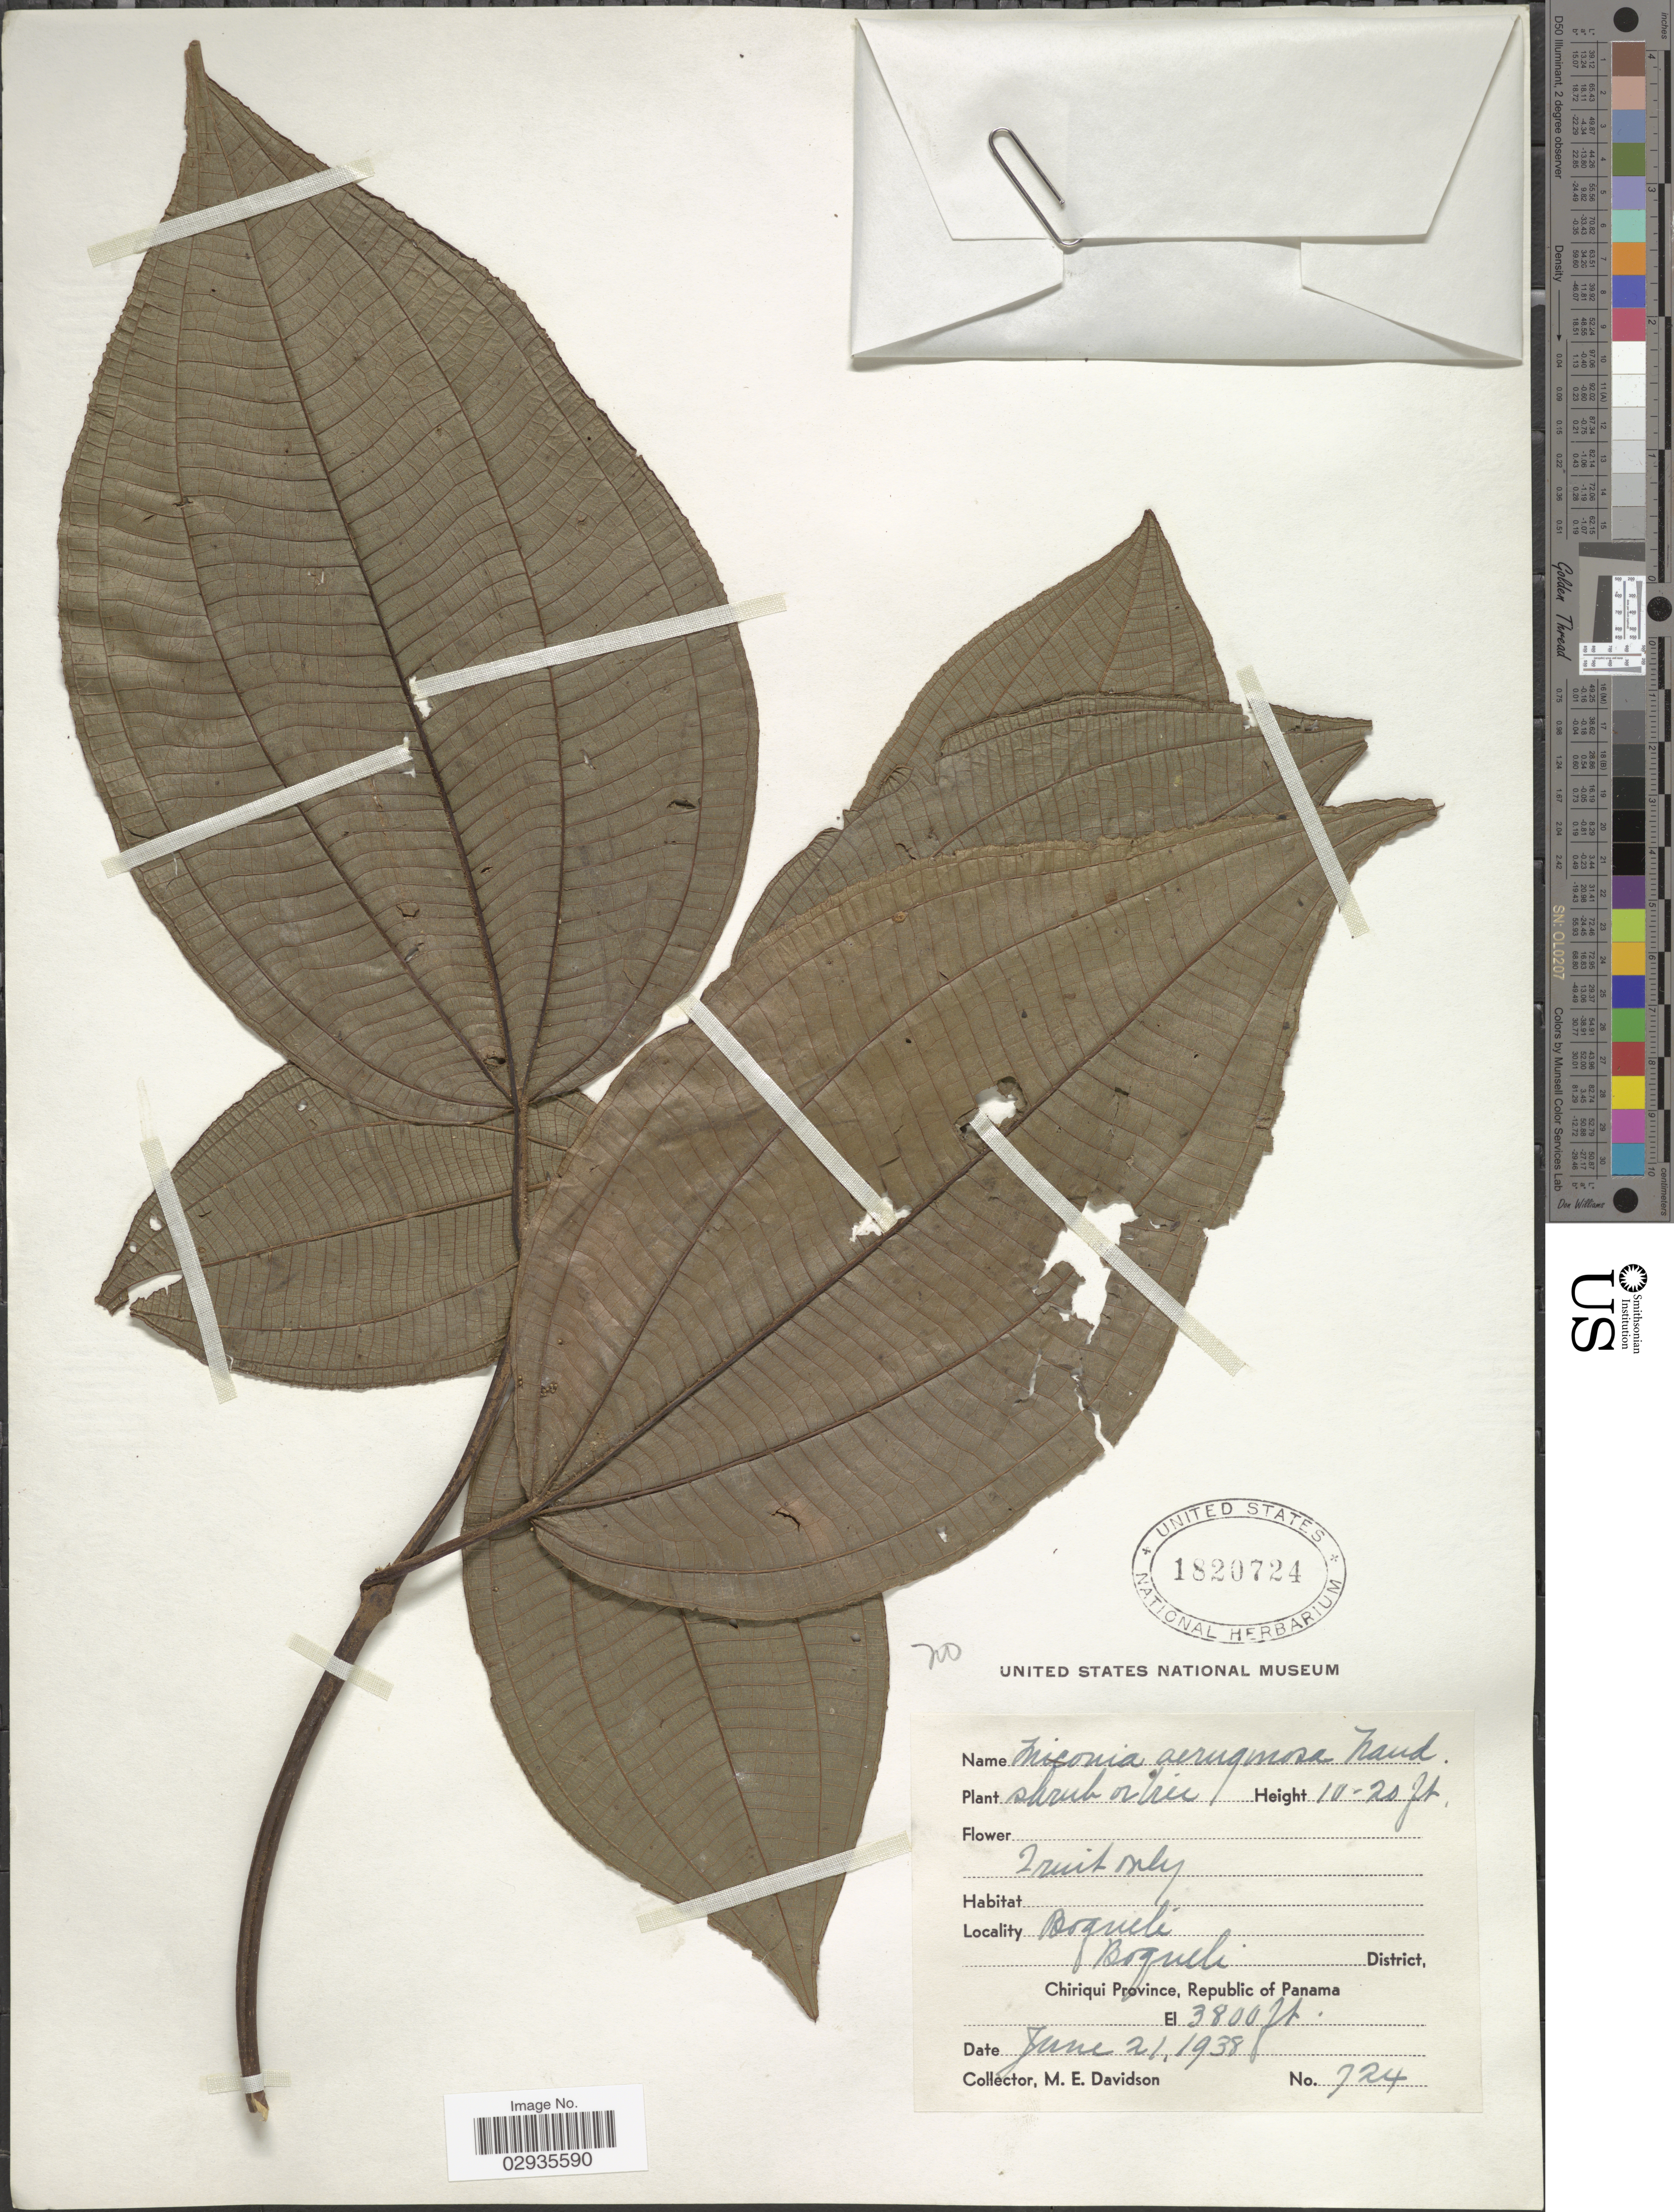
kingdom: Plantae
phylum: Tracheophyta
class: Magnoliopsida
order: Myrtales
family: Melastomataceae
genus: Miconia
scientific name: Miconia sp.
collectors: M. E. Davidson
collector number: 724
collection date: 1938-06-21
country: Panama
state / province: Chiriqui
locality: Boquete. Boquete District.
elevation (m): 1158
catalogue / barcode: US 1820724